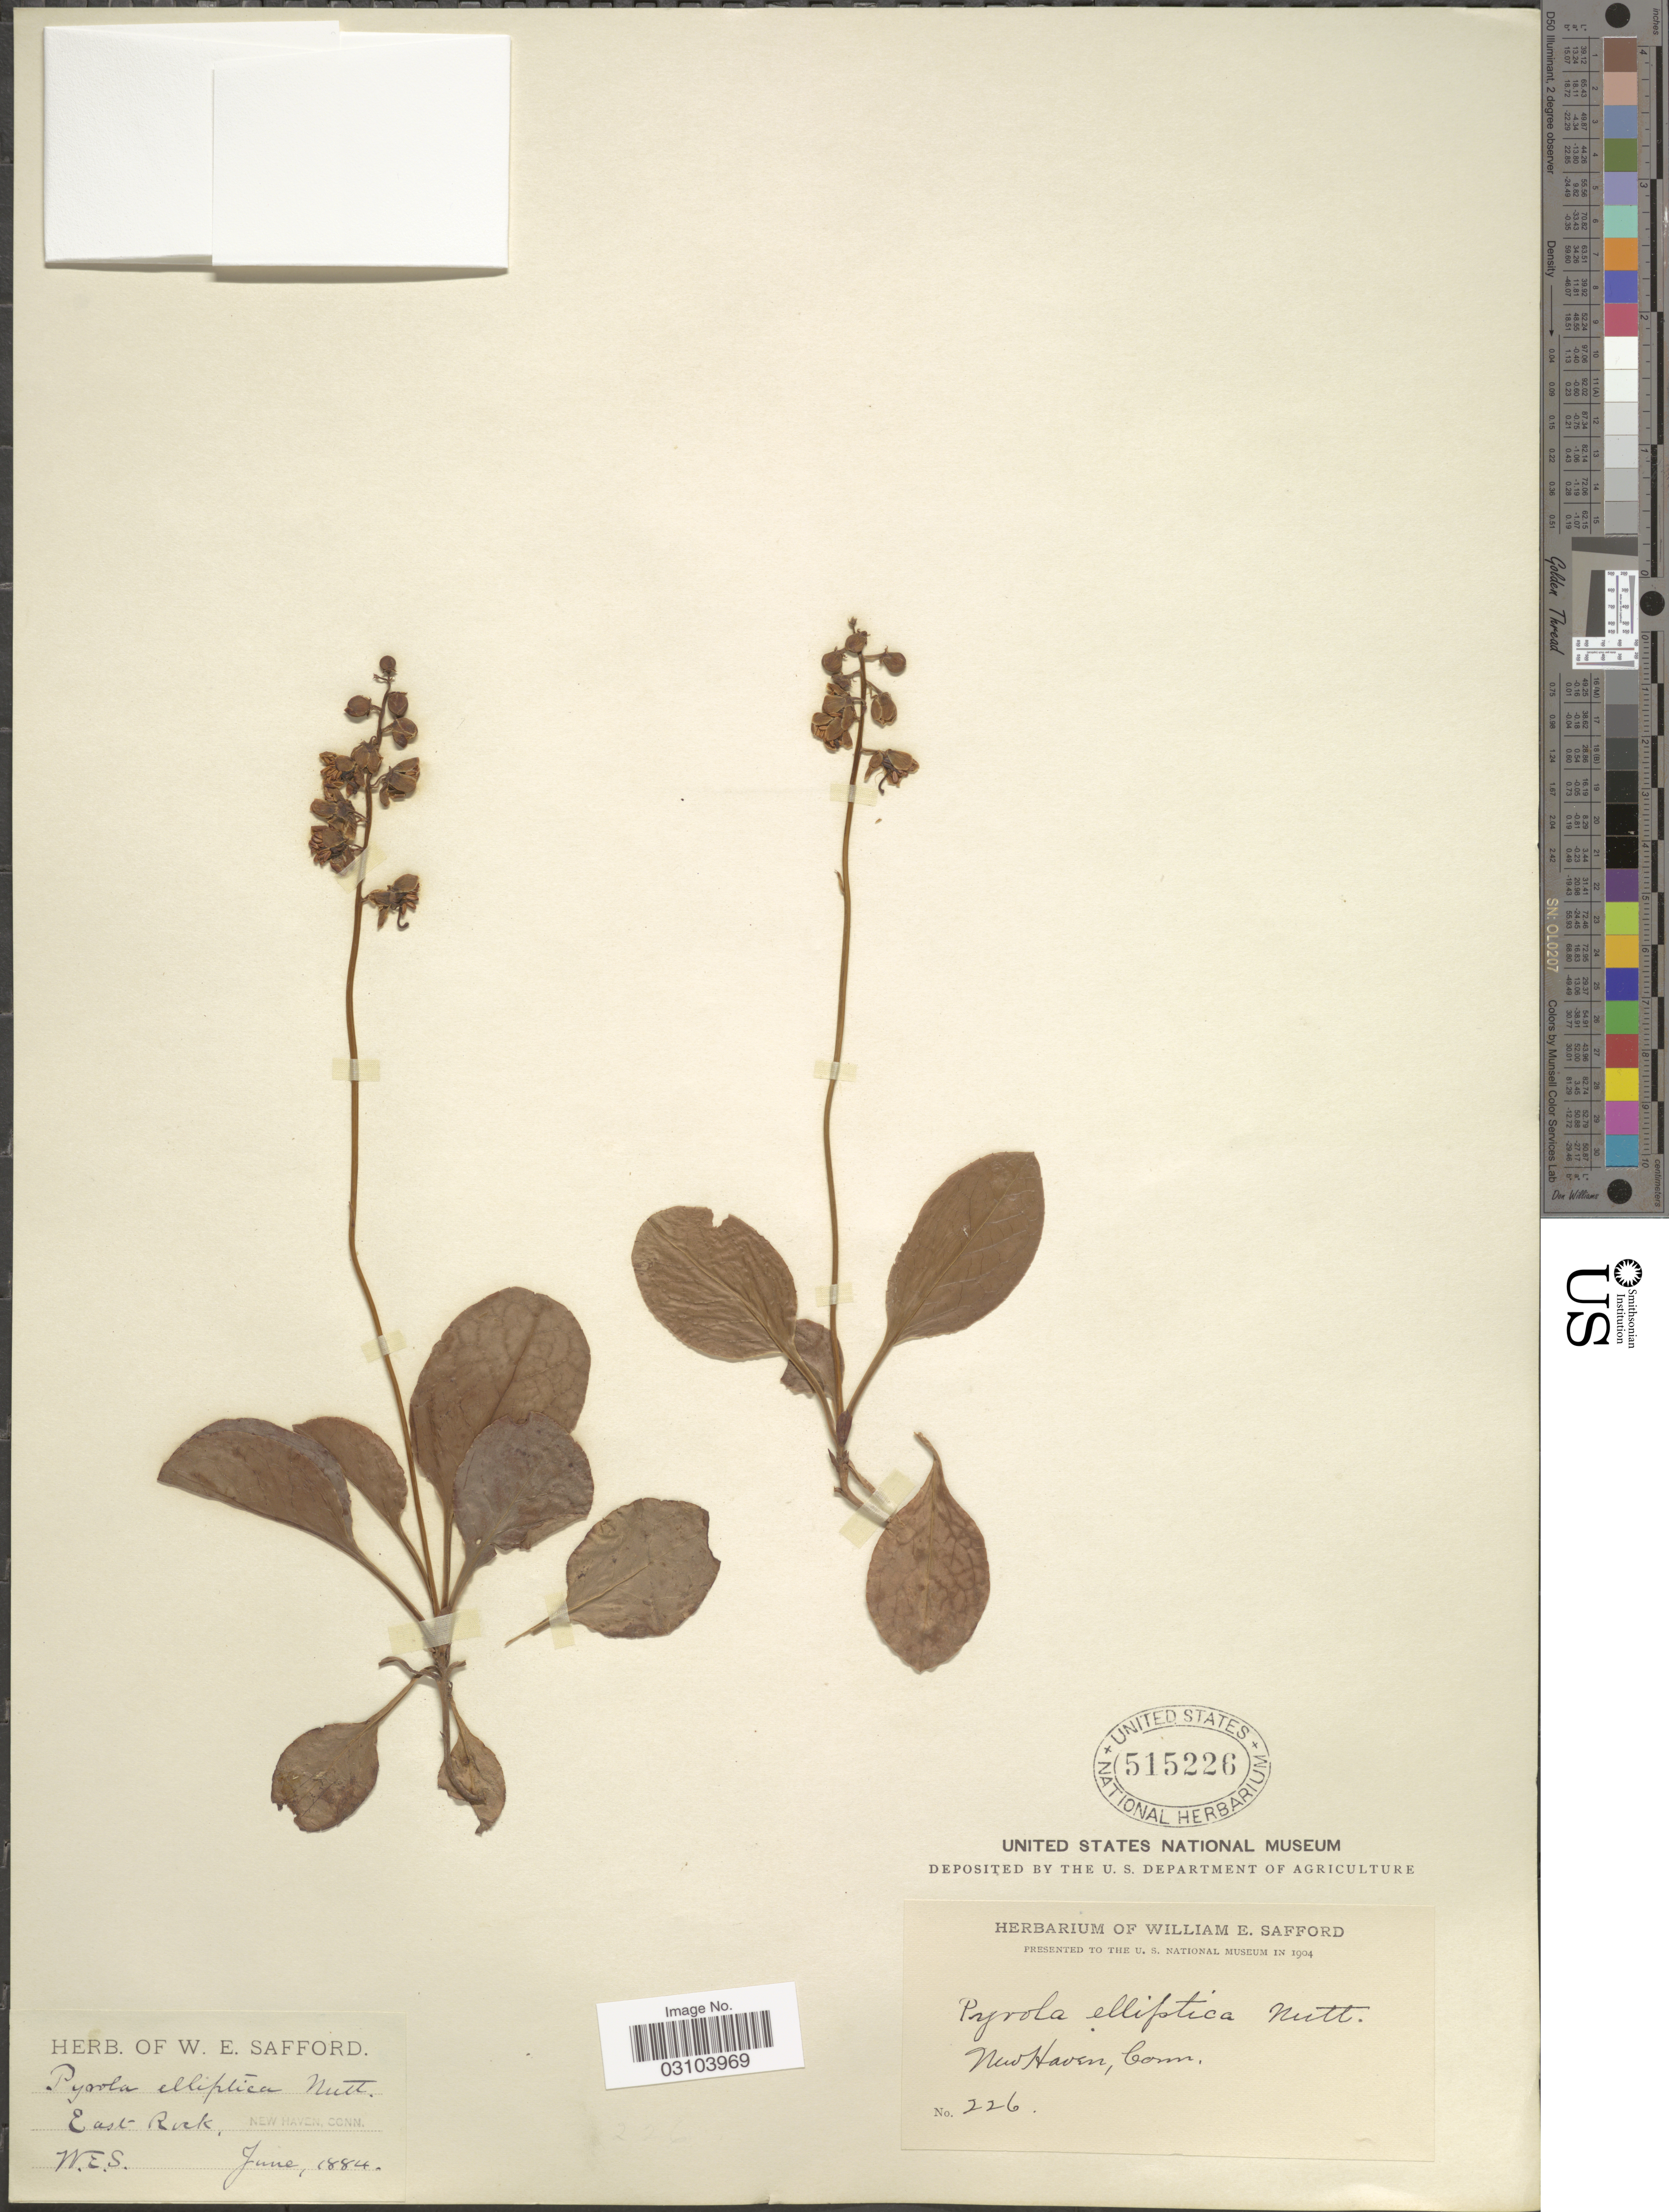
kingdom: Plantae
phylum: Tracheophyta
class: Magnoliopsida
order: Ericales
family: Ericaceae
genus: Pyrola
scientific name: Pyrola elliptica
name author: Nutt.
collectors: W. E. Safford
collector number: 226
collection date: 1884-06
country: United States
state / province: Connecticut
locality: East Rock, New Haven, Conn.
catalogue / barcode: US 515226